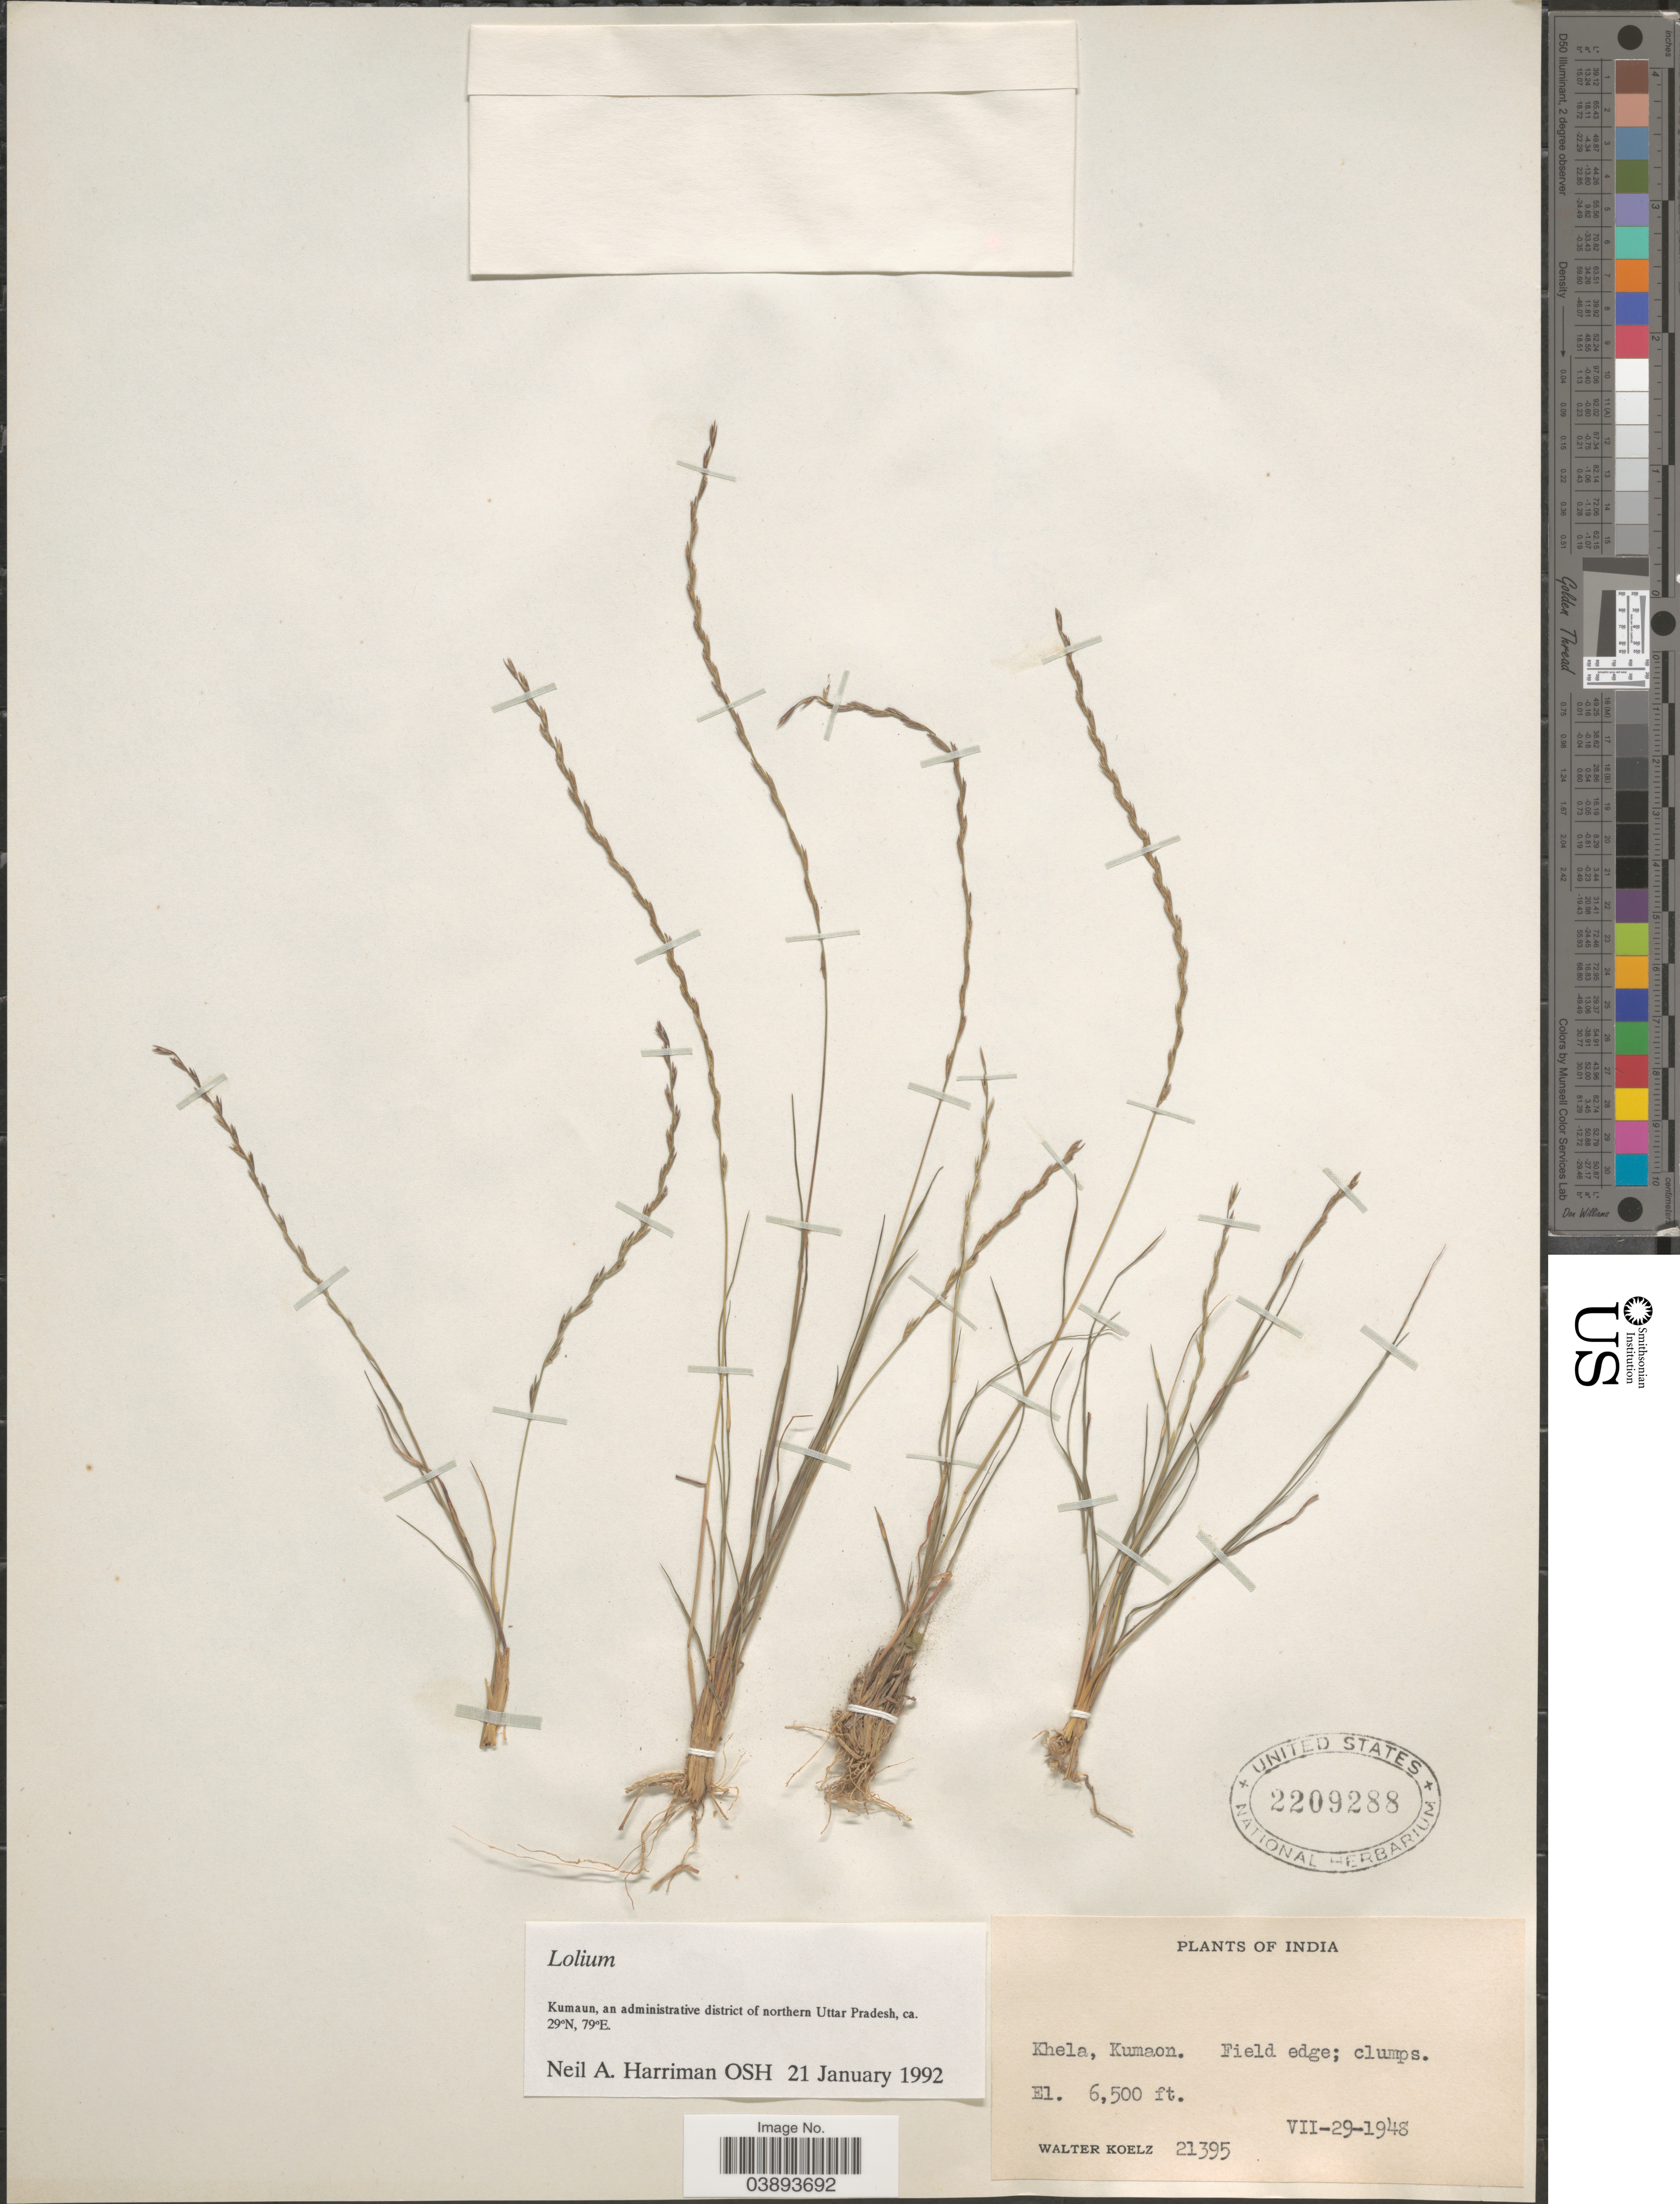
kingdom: Plantae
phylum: Tracheophyta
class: Liliopsida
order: Poales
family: Poaceae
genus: Lolium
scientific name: Lolium sp.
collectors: W. N. Koelz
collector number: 21395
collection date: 1948-07-29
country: India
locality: Khela, Kumaon. Field edge.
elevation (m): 1981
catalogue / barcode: US 2209288